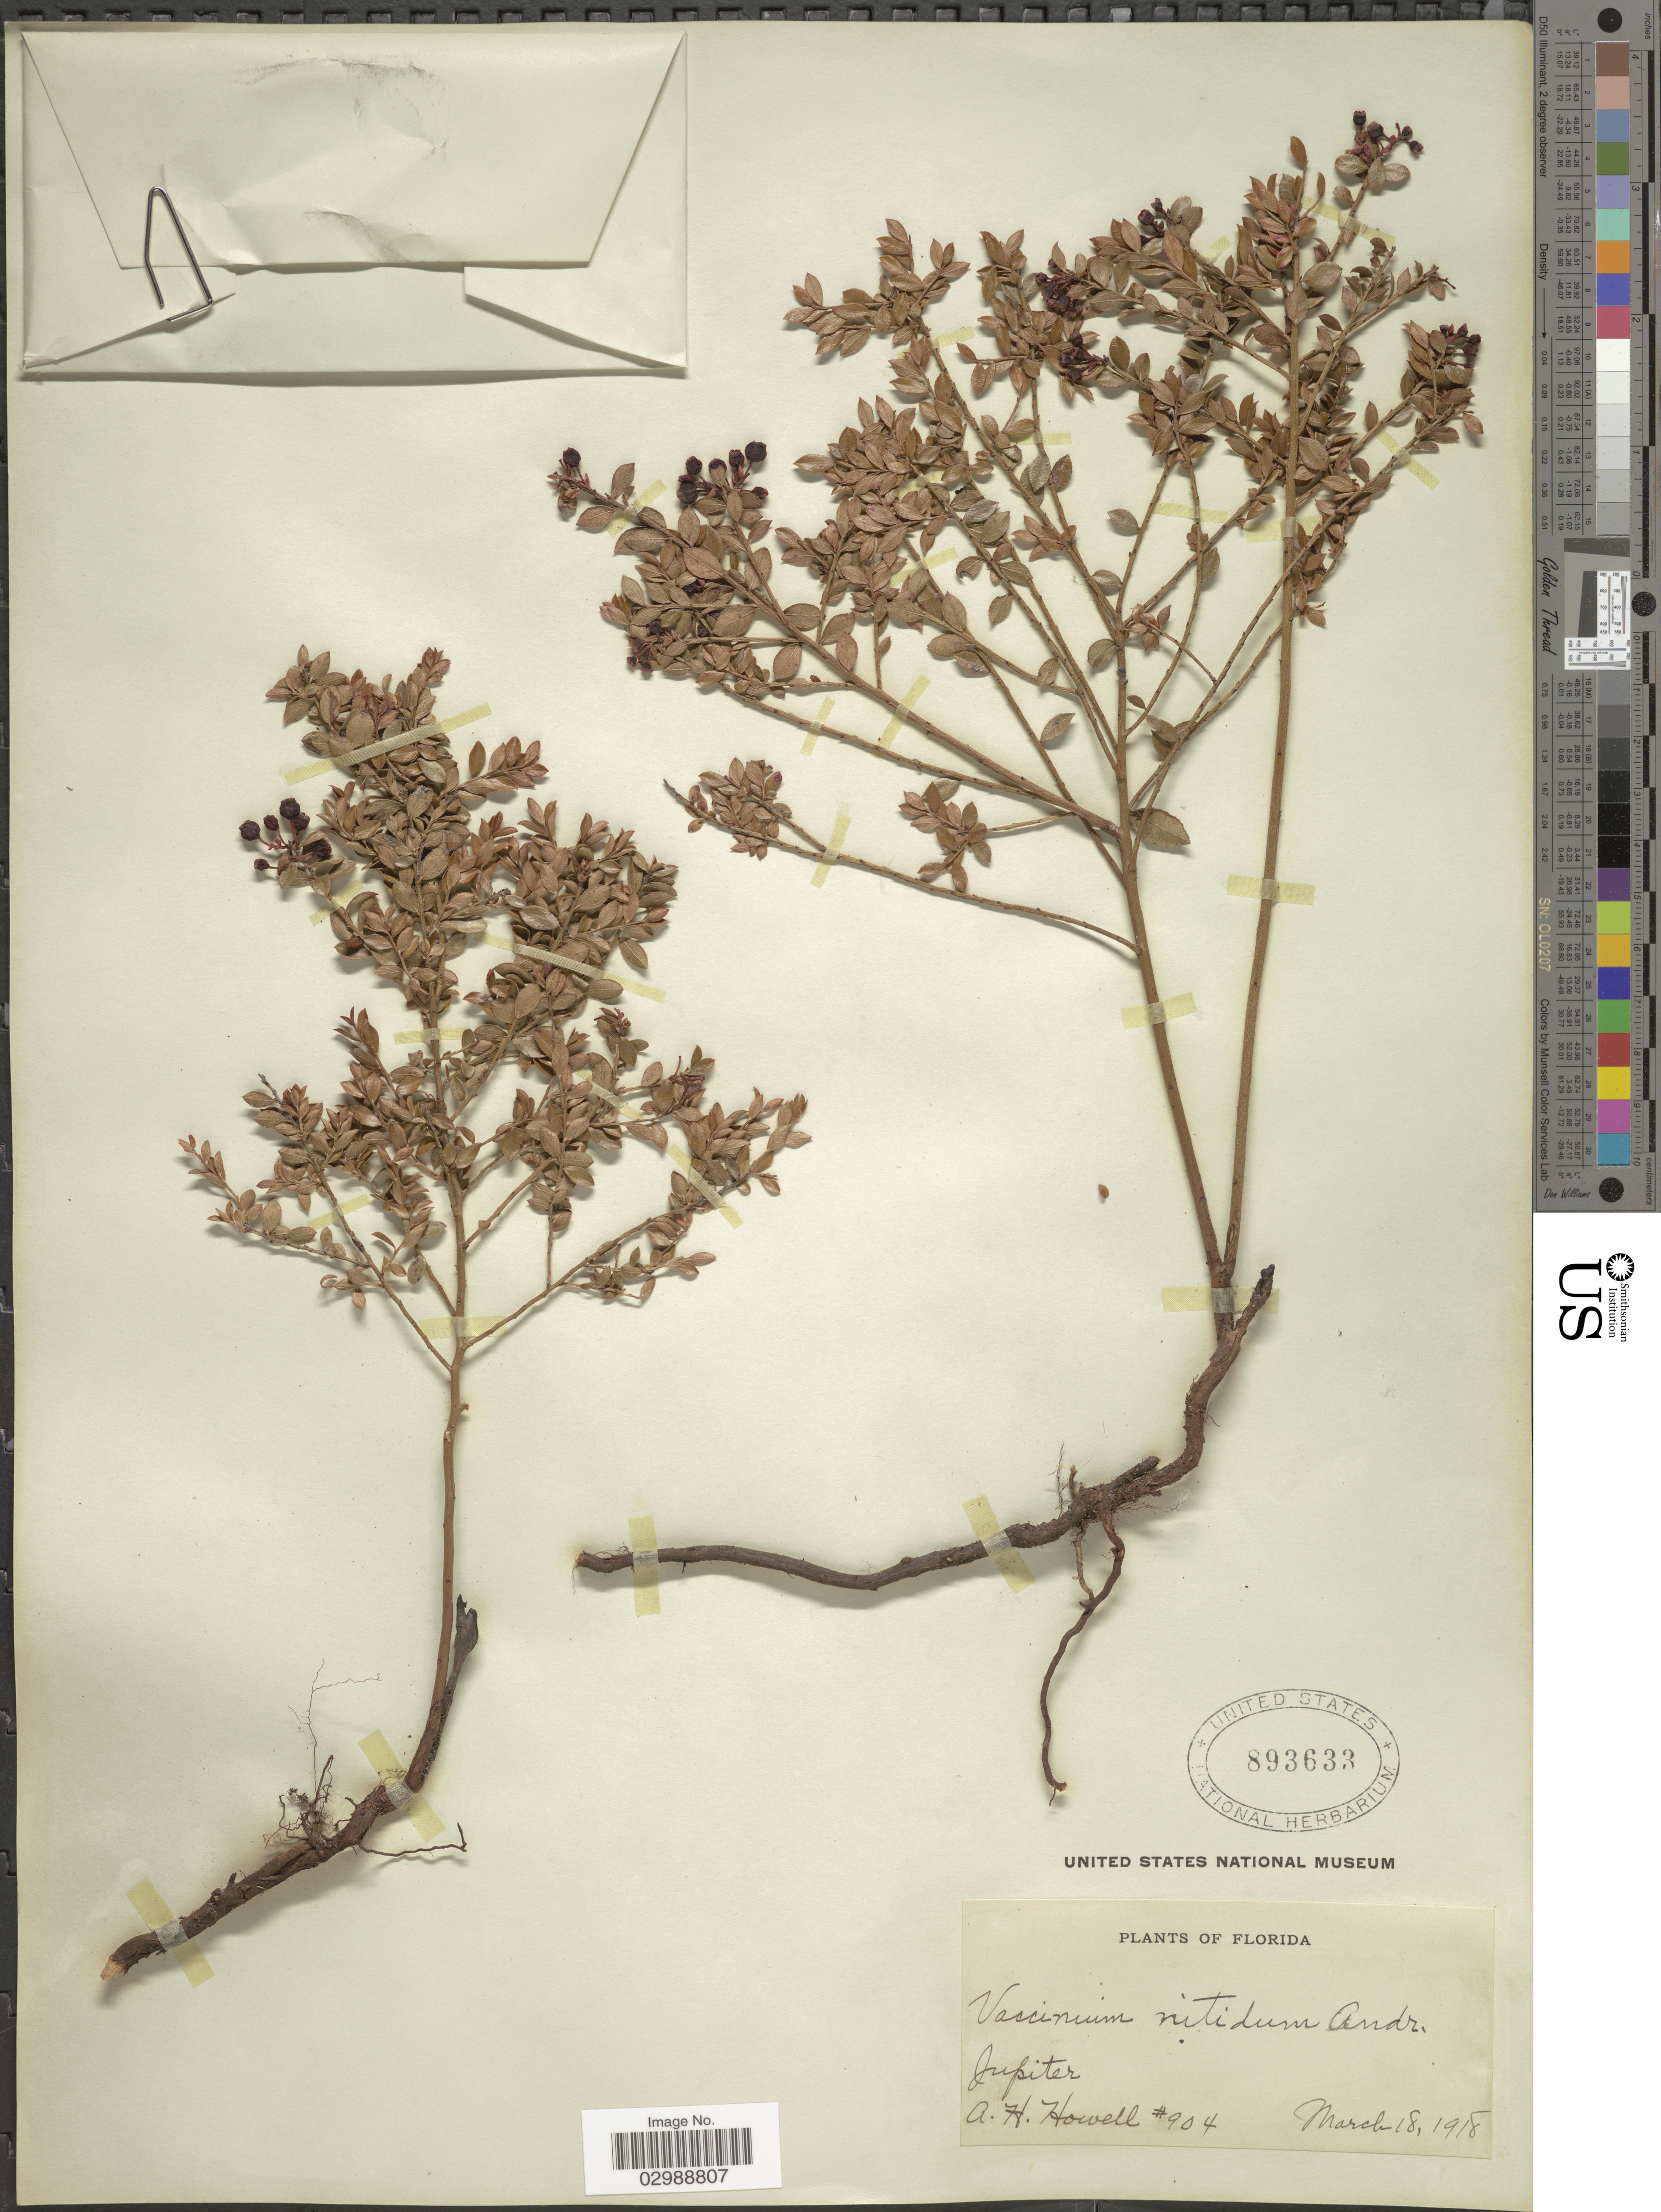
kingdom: Plantae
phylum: Tracheophyta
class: Magnoliopsida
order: Ericales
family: Ericaceae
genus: Vaccinium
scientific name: Vaccinium nitidum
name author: Andrews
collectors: A. Howell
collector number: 904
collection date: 1918-03-18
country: United States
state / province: Florida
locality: Jupiter.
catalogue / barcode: US 893633